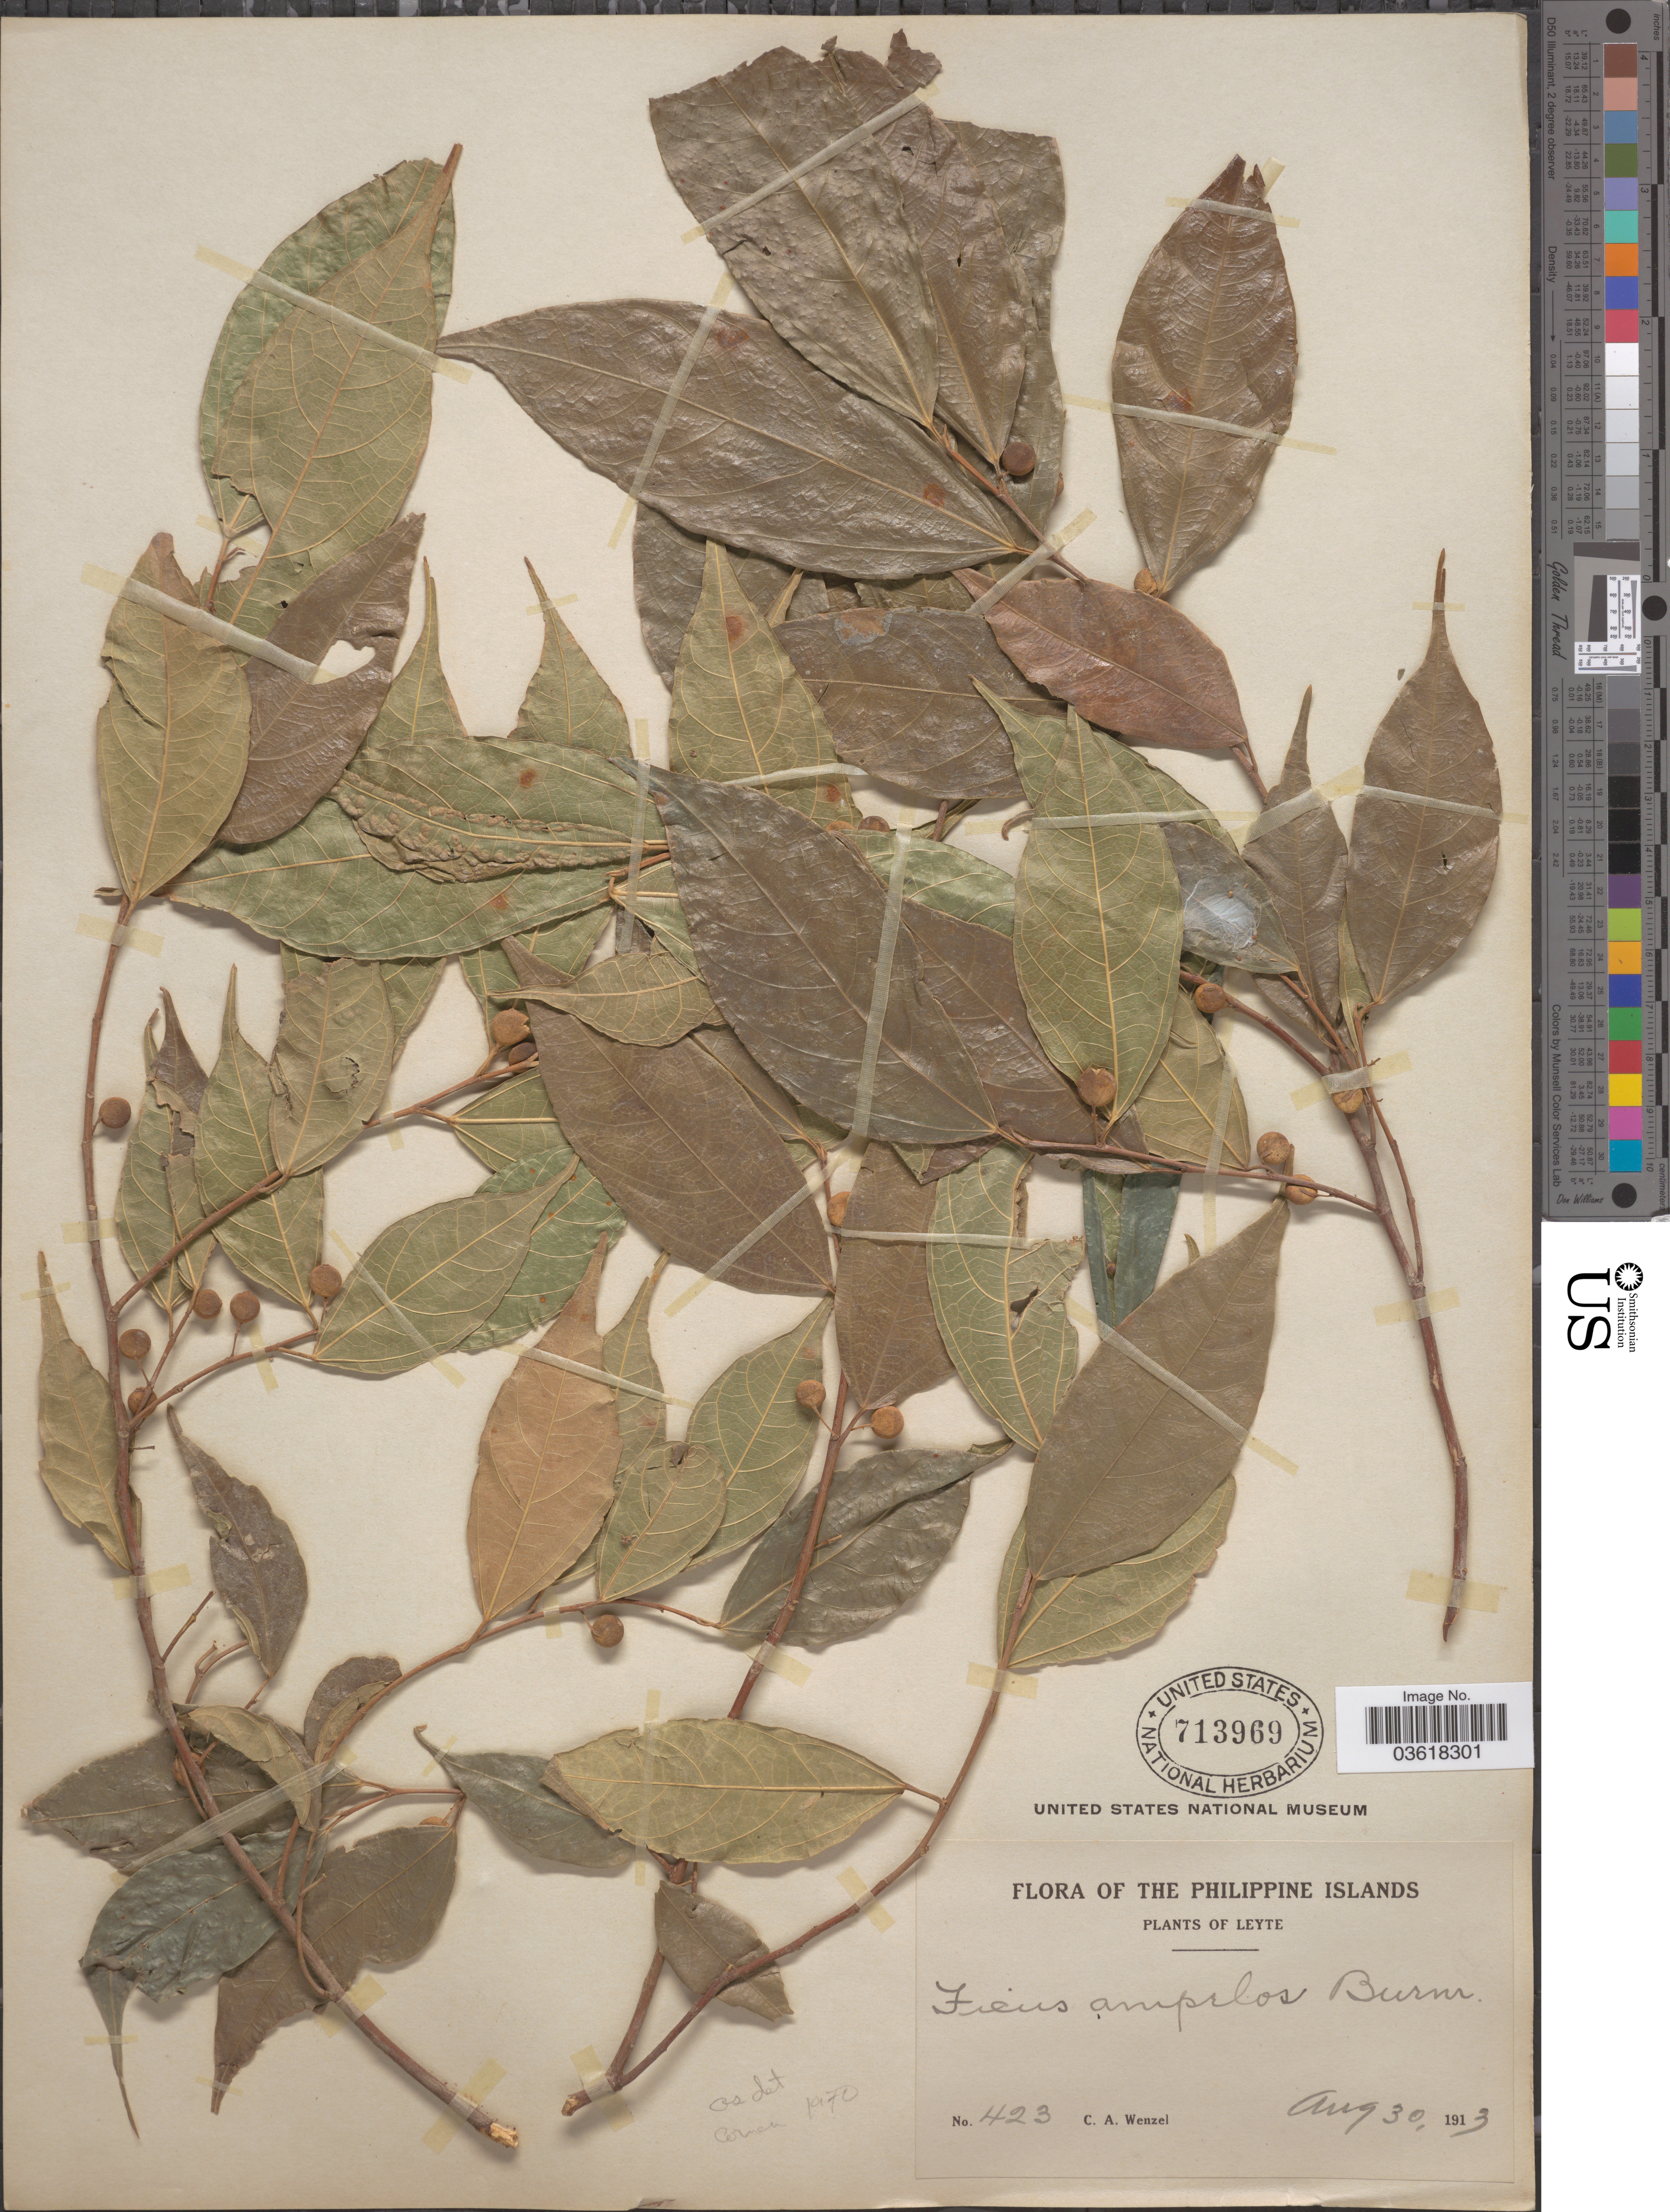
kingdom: Plantae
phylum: Tracheophyta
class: Magnoliopsida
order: Rosales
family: Moraceae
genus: Ficus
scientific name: Ficus ampelos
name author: Burm. f.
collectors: C. Wenzel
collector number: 423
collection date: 1913-08-30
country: Philippines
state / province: Eastern Visayas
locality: Leyte.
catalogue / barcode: US 713969